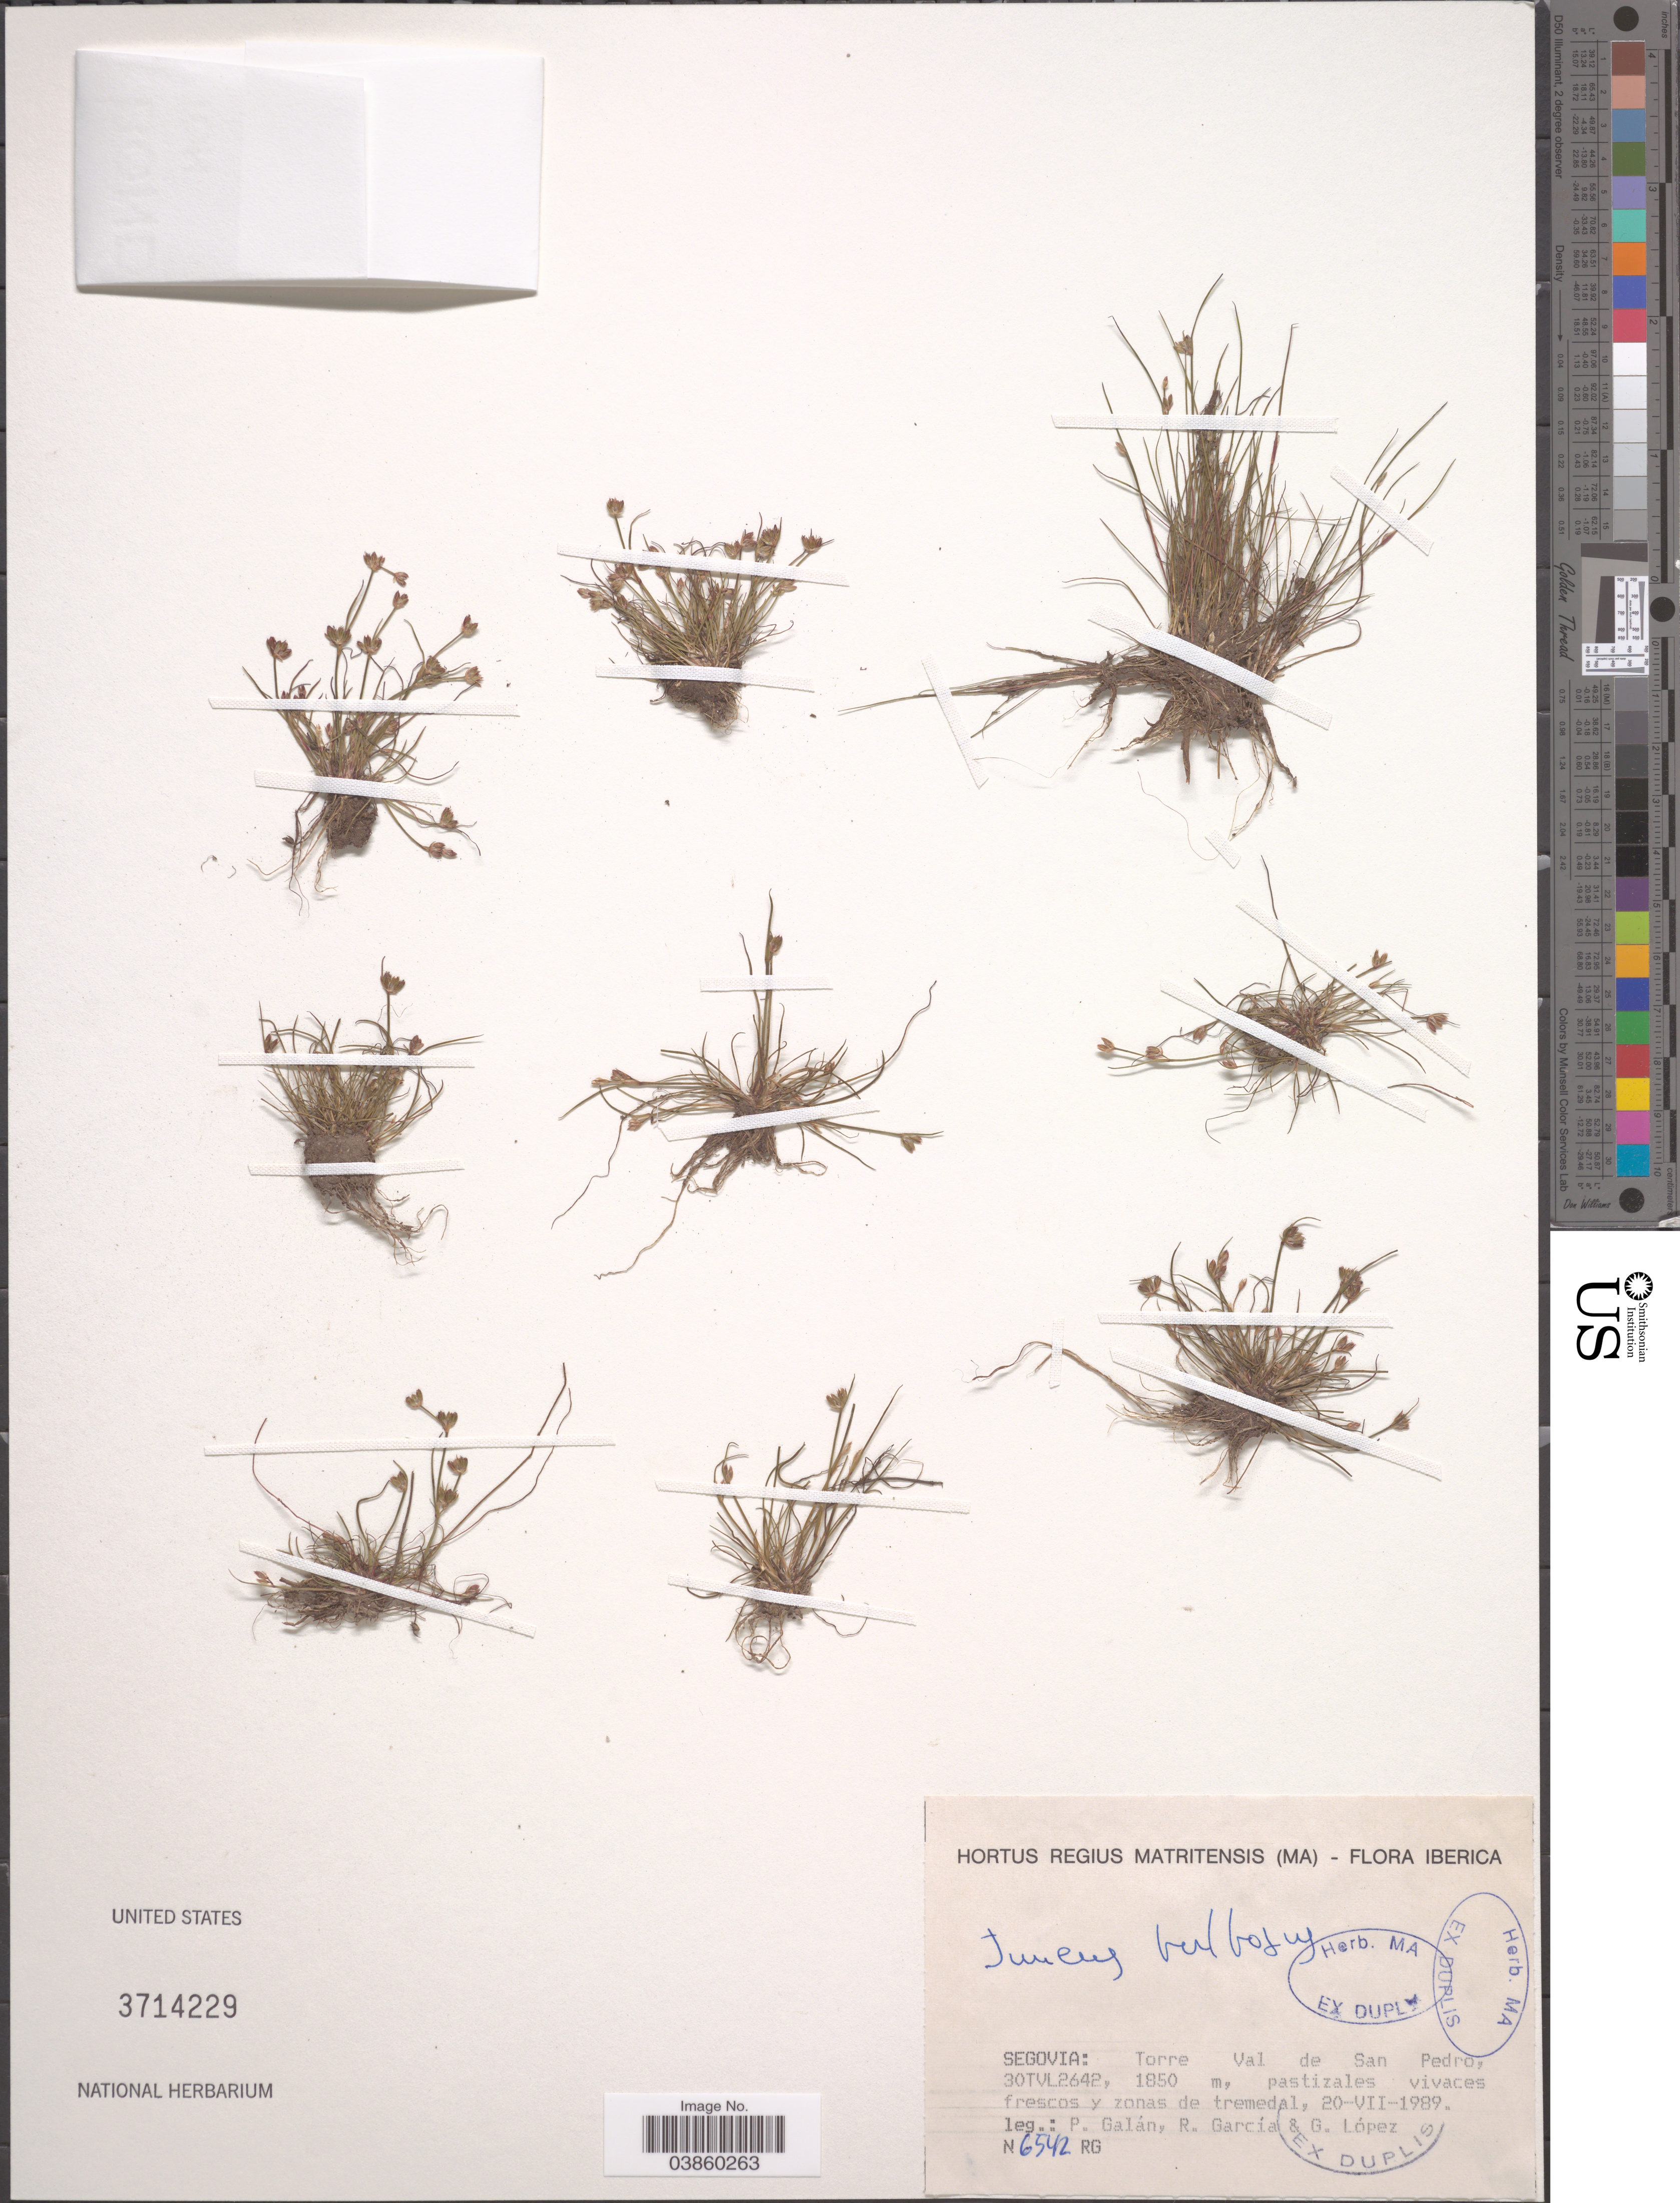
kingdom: Plantae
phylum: Tracheophyta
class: Liliopsida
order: Poales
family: Juncaceae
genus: Juncus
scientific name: Juncus bulbosus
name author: L.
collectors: P. Galan, R. Garcia & G. Lopéz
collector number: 6542 RG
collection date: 1989-07-20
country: Spain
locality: Segovia: Torre Val de San Pedro, 30TVL2642.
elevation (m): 1850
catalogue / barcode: US 3714229